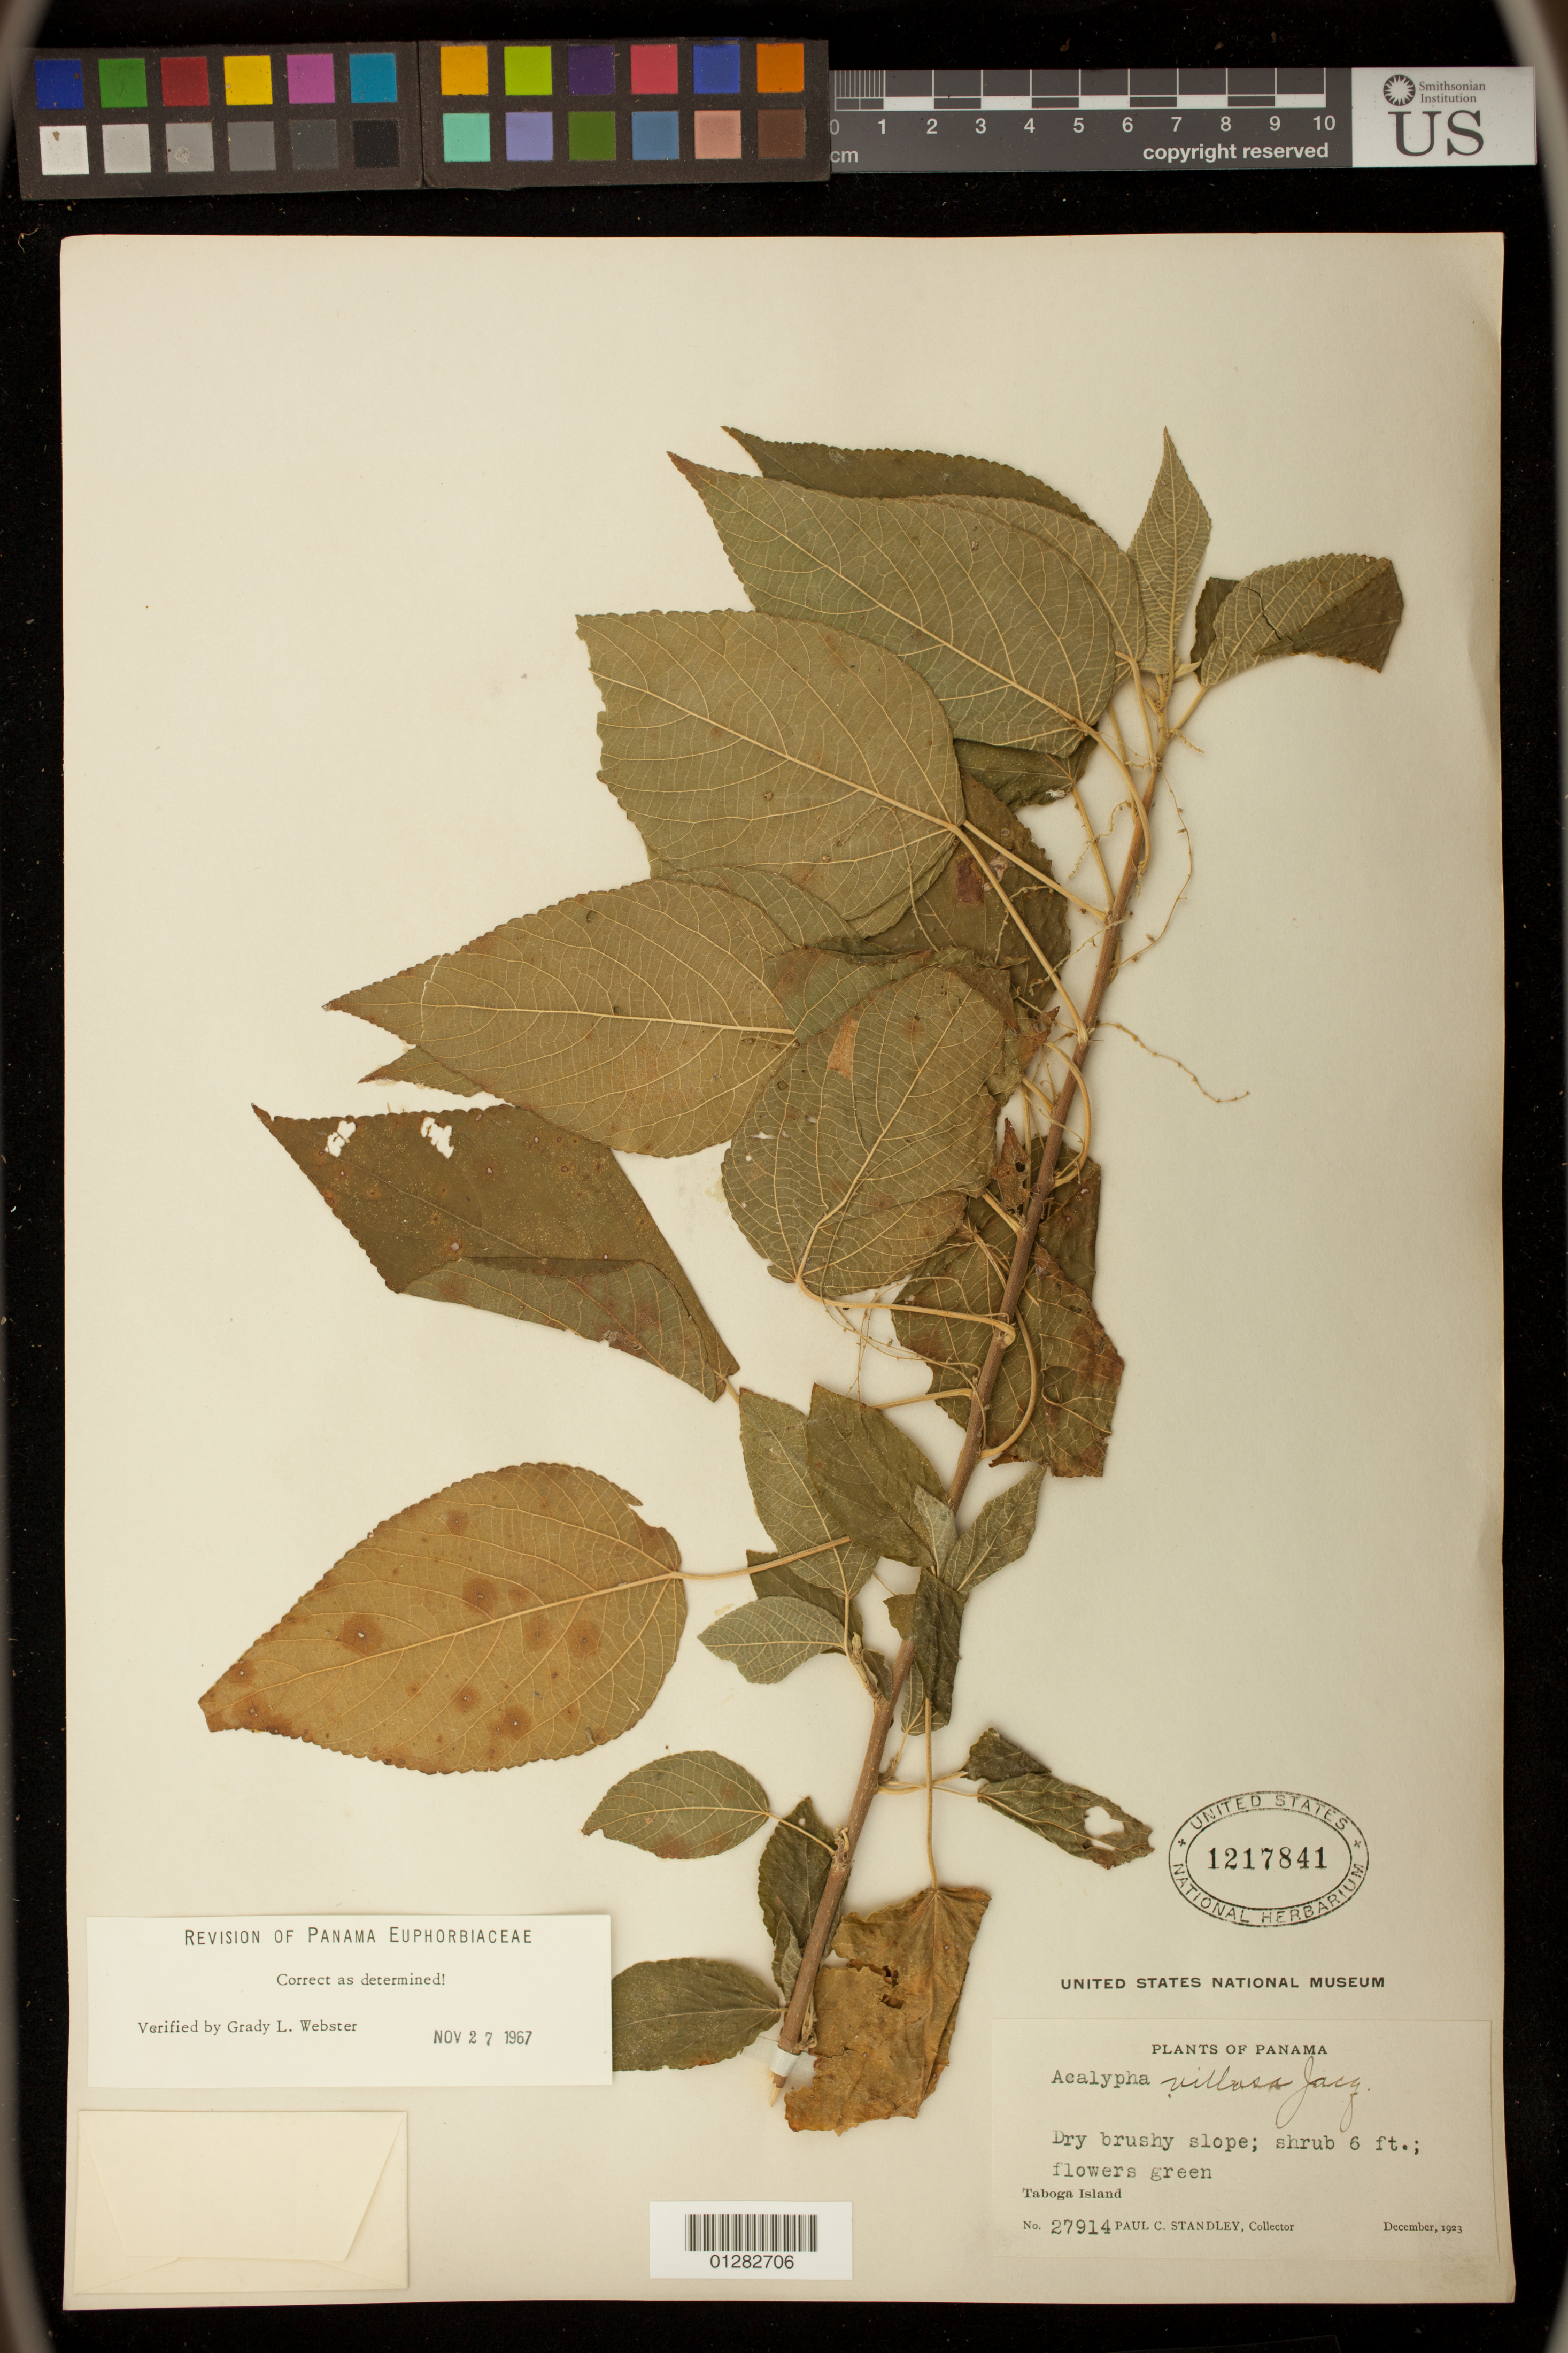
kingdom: Plantae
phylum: Tracheophyta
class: Magnoliopsida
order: Malpighiales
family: Euphorbiaceae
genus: Acalypha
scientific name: Acalypha villosa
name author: Jacq.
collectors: H. E. Seaton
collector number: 27914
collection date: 1923-12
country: Panama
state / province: Panamá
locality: Taboga Island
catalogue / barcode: US 1217841